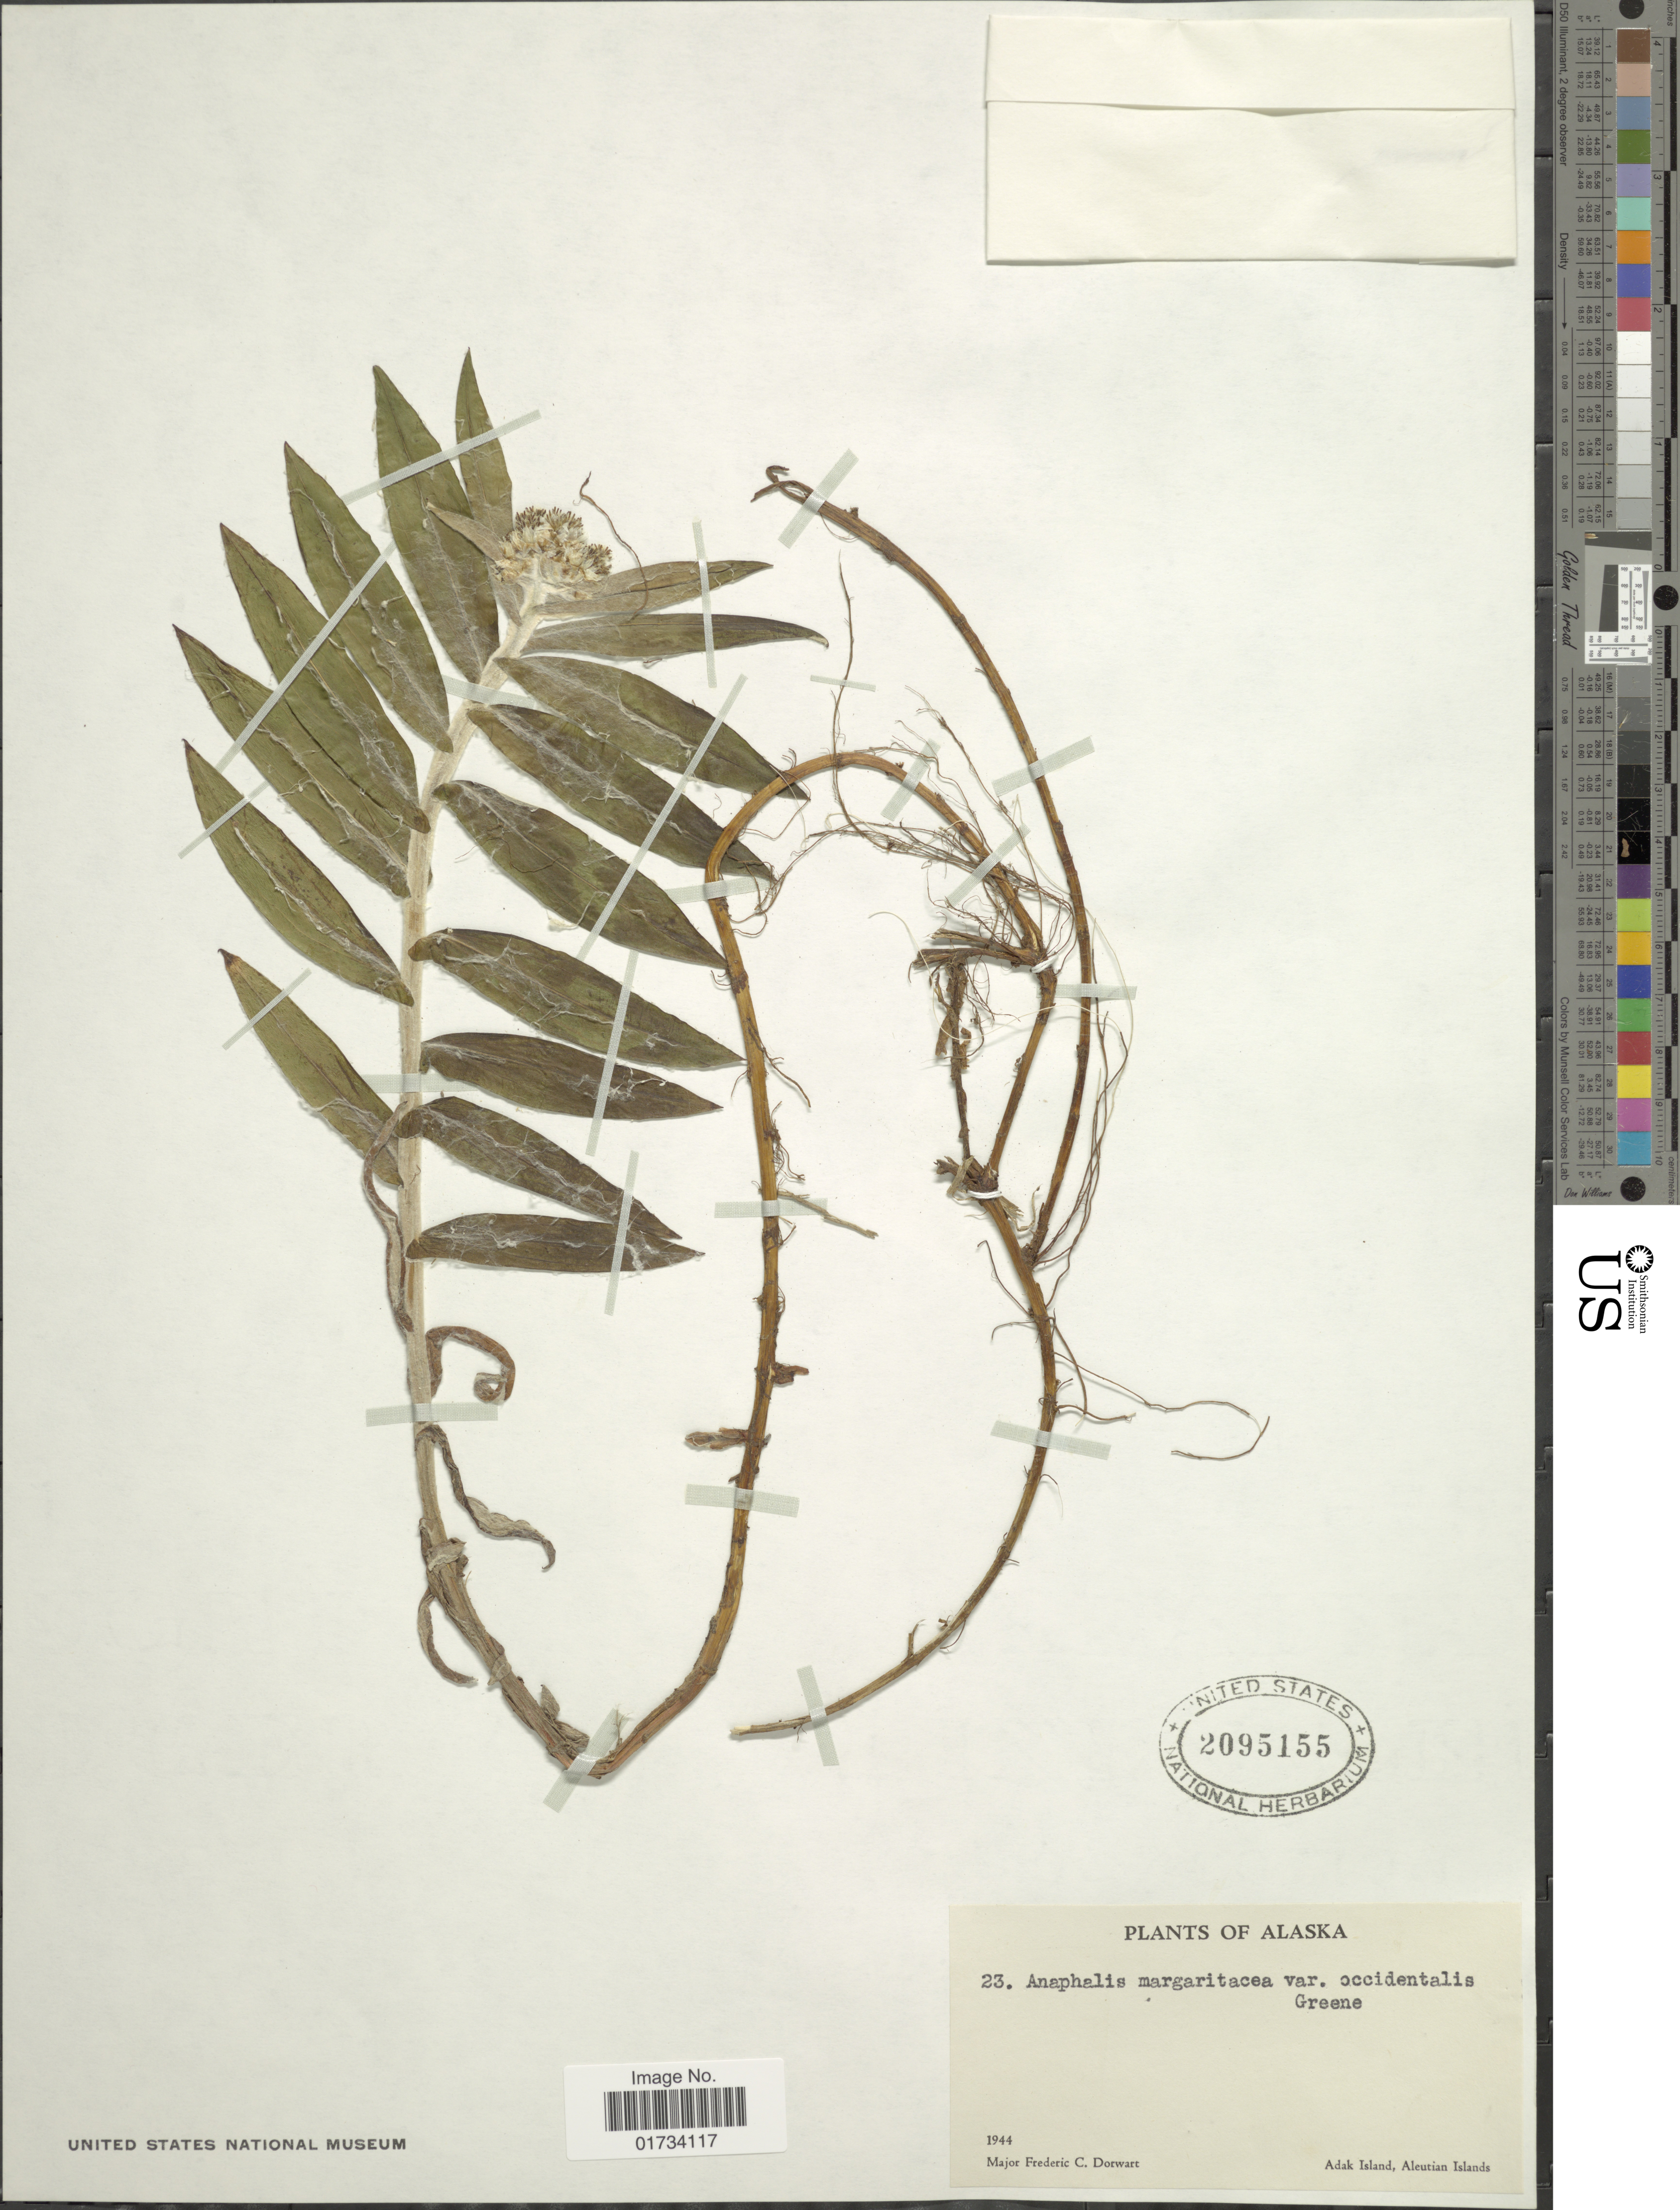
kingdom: Plantae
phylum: Tracheophyta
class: Magnoliopsida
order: Asterales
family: Asteraceae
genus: Anaphalis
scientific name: Anaphalis margaritacea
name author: (L.) Benth. & Hook. f.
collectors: F. Dorwart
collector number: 23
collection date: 1944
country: United States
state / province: Alaska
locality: Adak Island, Aleutian Islands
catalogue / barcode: US 2095155